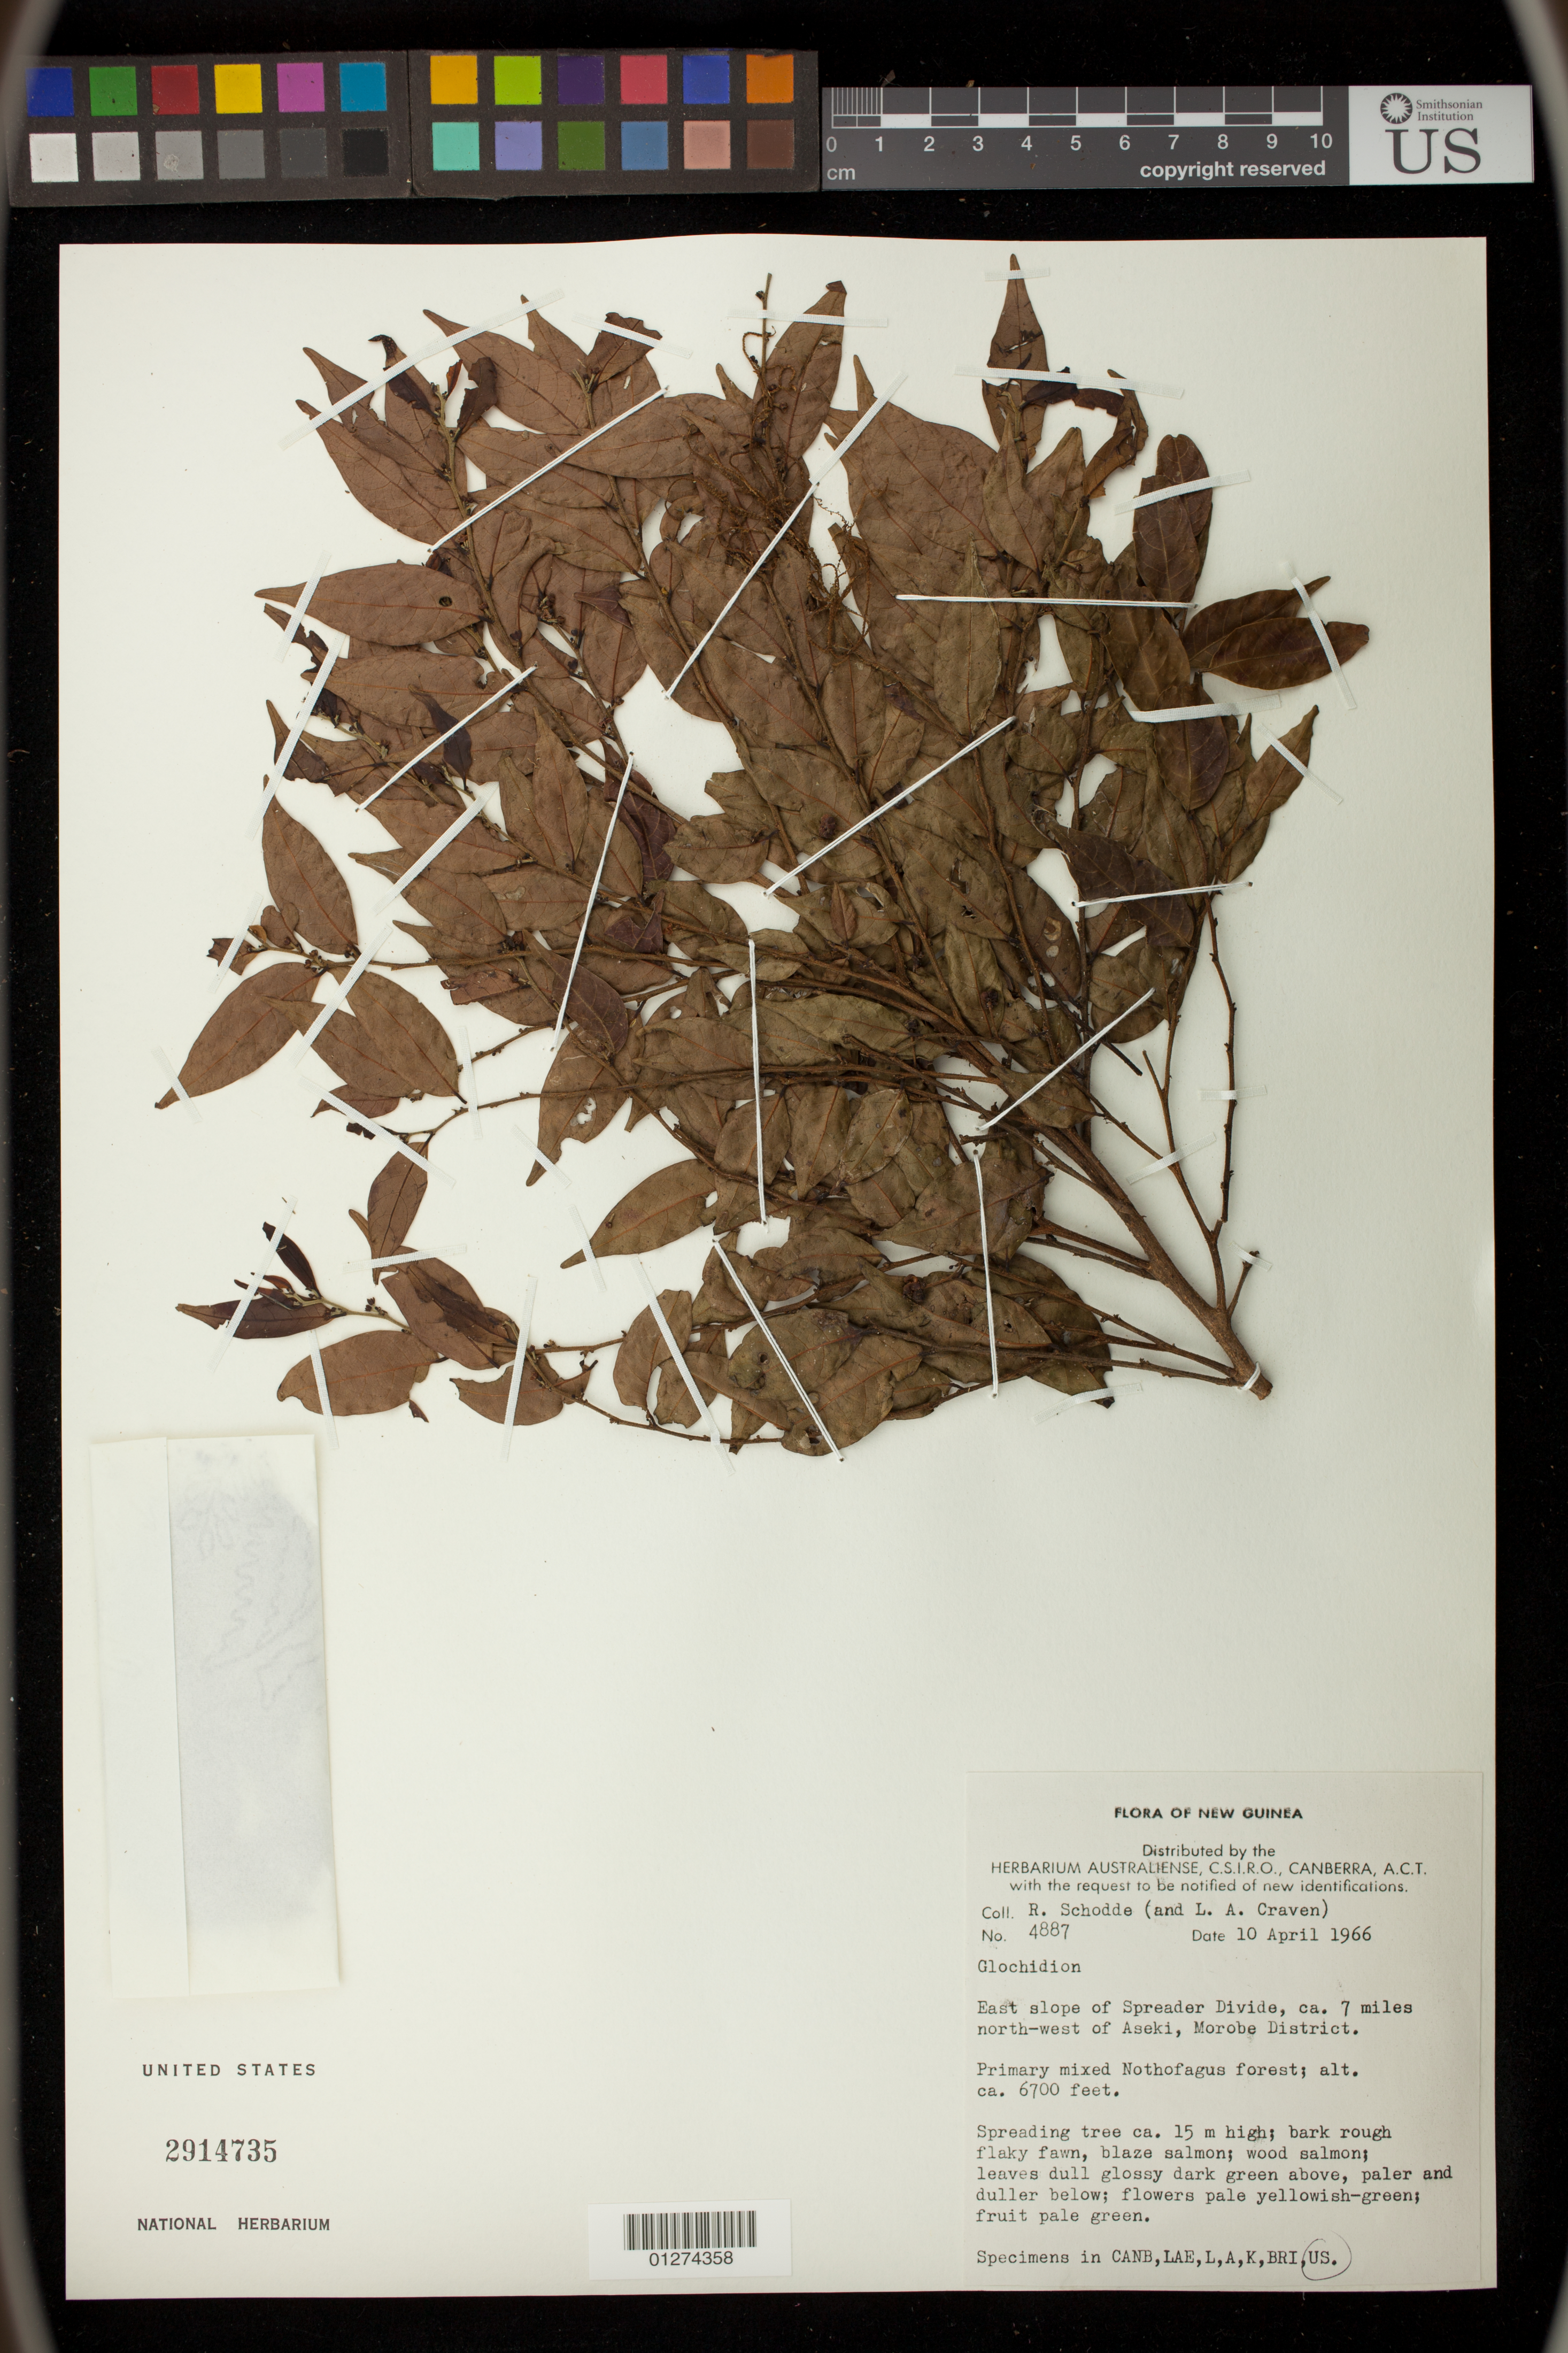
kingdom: Plantae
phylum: Tracheophyta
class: Magnoliopsida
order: Malpighiales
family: Phyllanthaceae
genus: Glochidion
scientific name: Glochidion sp.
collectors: L. A. Craven & L. Craven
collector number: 4887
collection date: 1966-04-10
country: Papua New Guinea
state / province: Morobe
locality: East slope of Spreader Divide, ca. 7 miles north-west of Aseki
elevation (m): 2042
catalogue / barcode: US 2914735